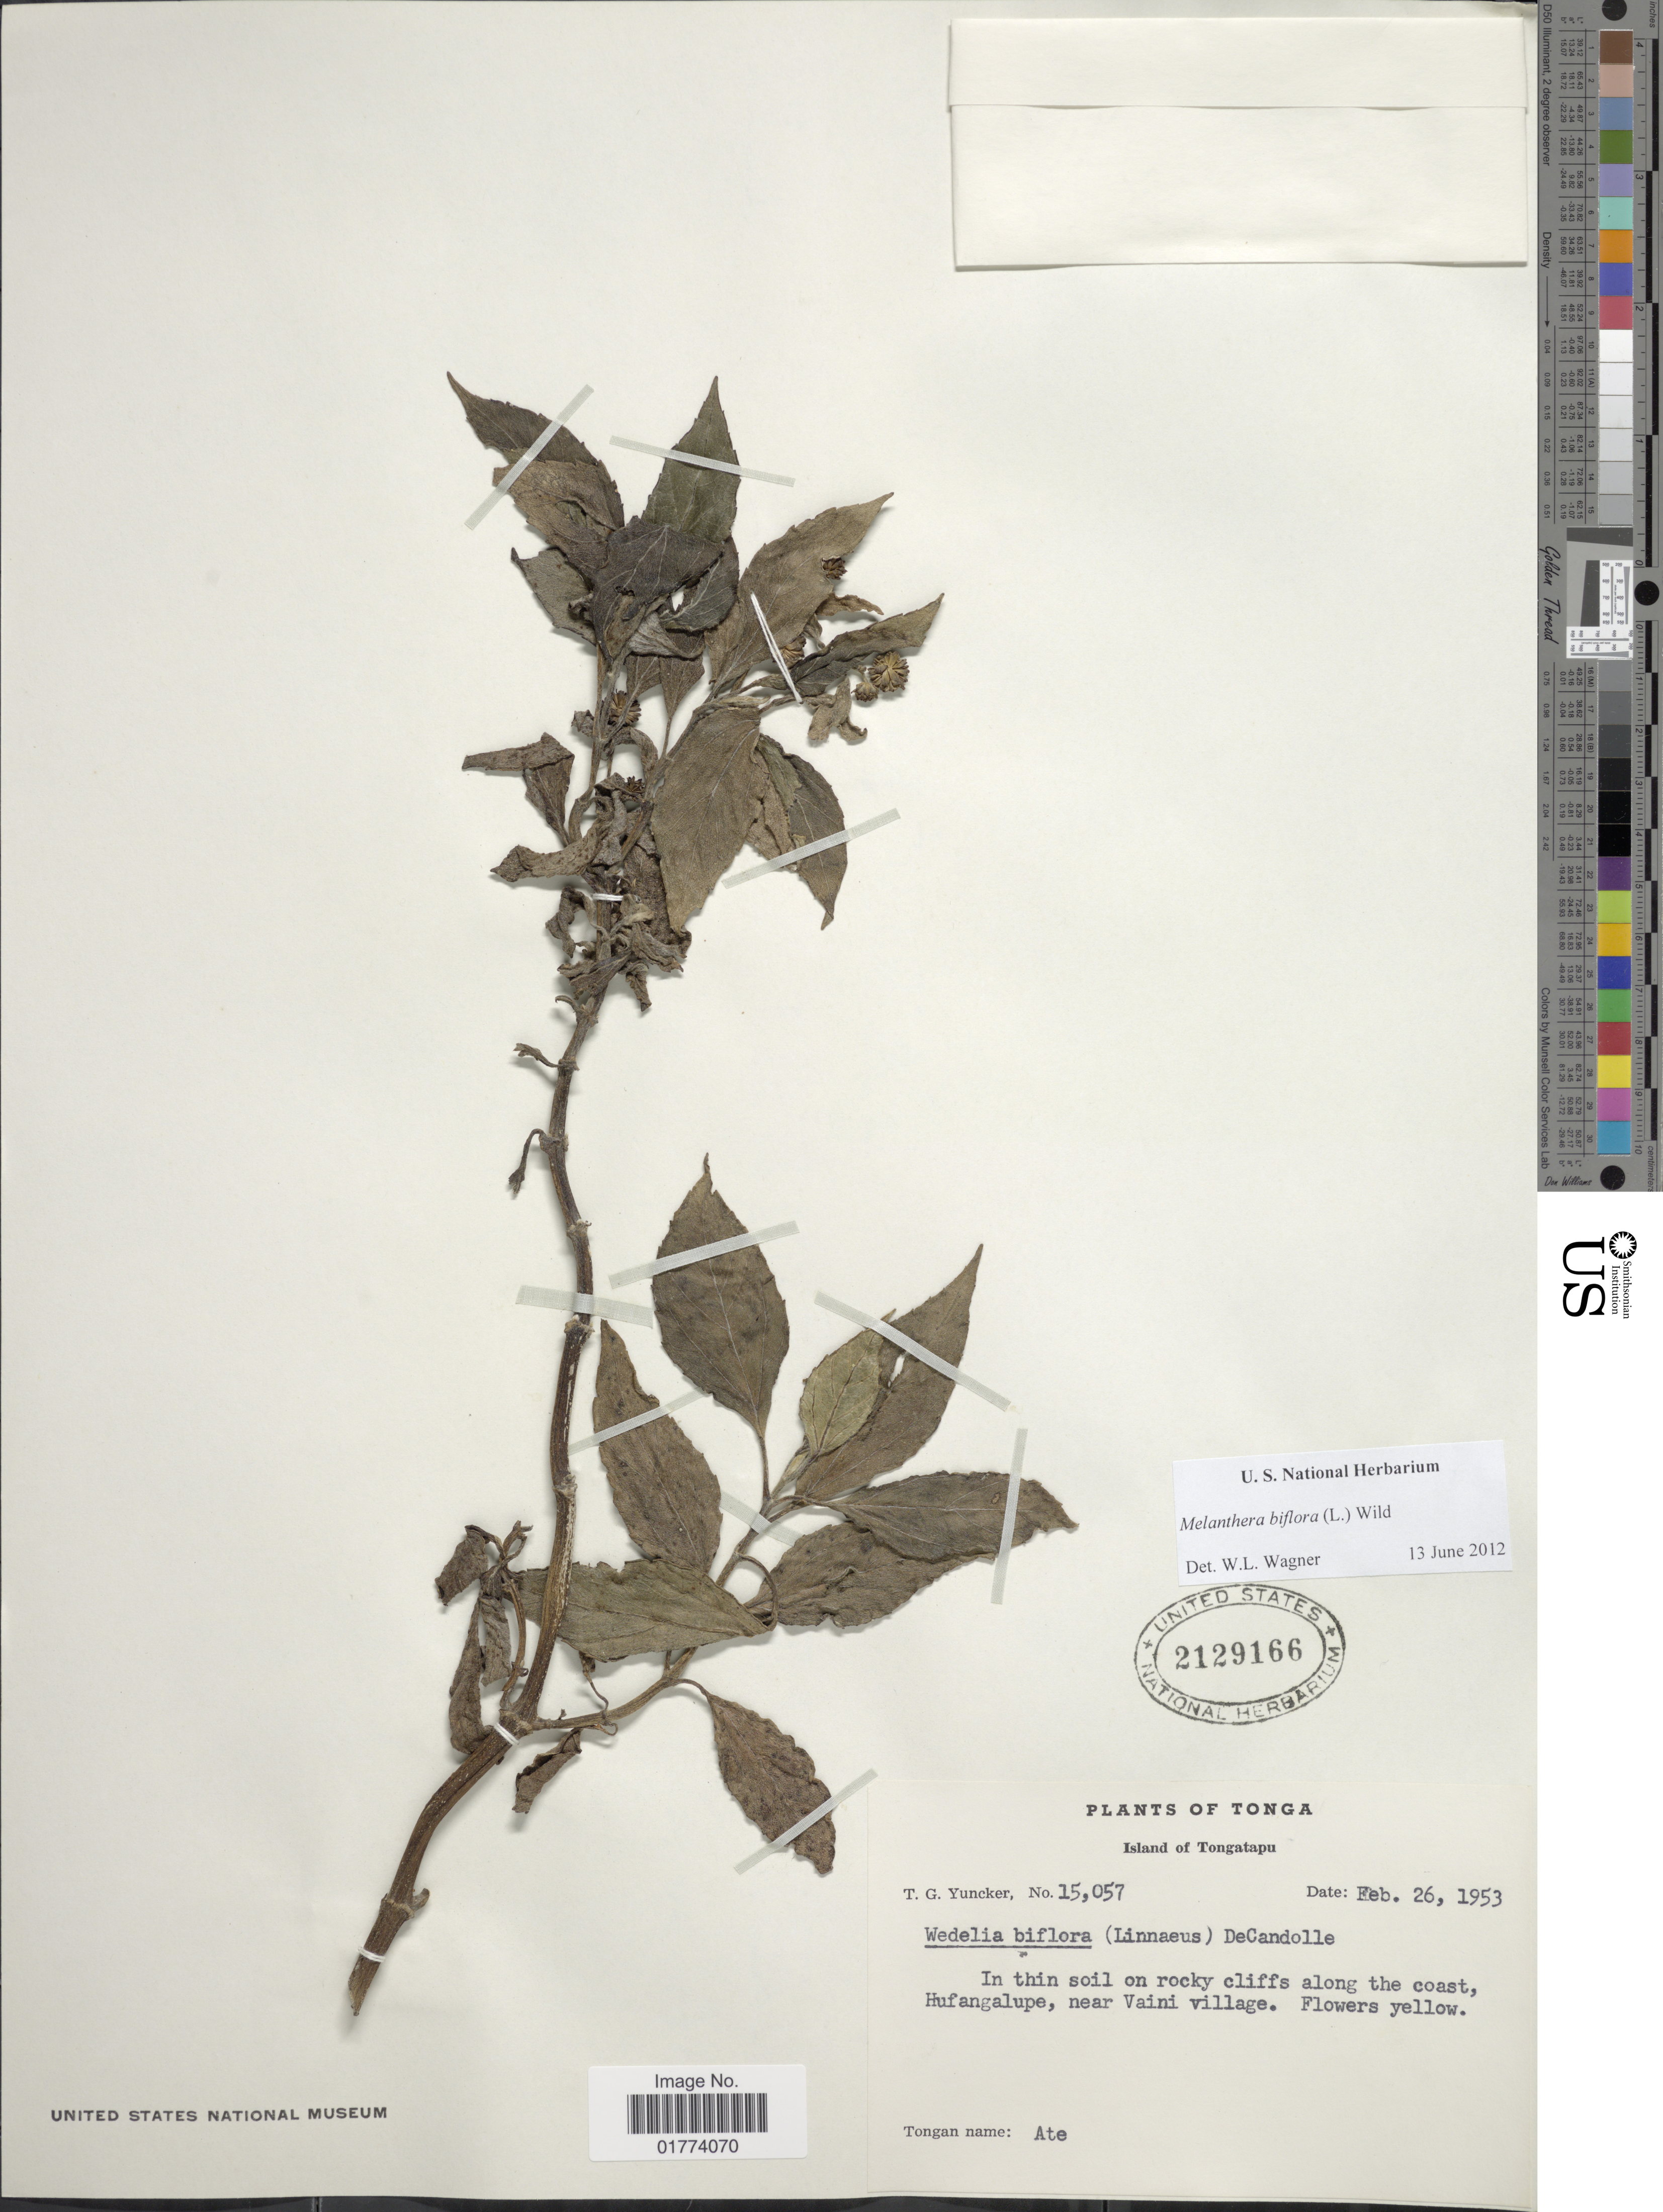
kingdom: Plantae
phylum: Tracheophyta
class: Magnoliopsida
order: Asterales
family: Asteraceae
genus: Wollastonia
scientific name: Wollastonia uniflora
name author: (Willd.) Orchard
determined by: Wagner, W. L., (BOT), Smithsonian Institution - National Museum of Natural History (UNITED STATES)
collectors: T. G. Yuncker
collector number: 15057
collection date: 1953-02-26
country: Tonga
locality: Island of Tongatapu, along the coast, Hufangalupe, near Vaini village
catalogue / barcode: US 2129166